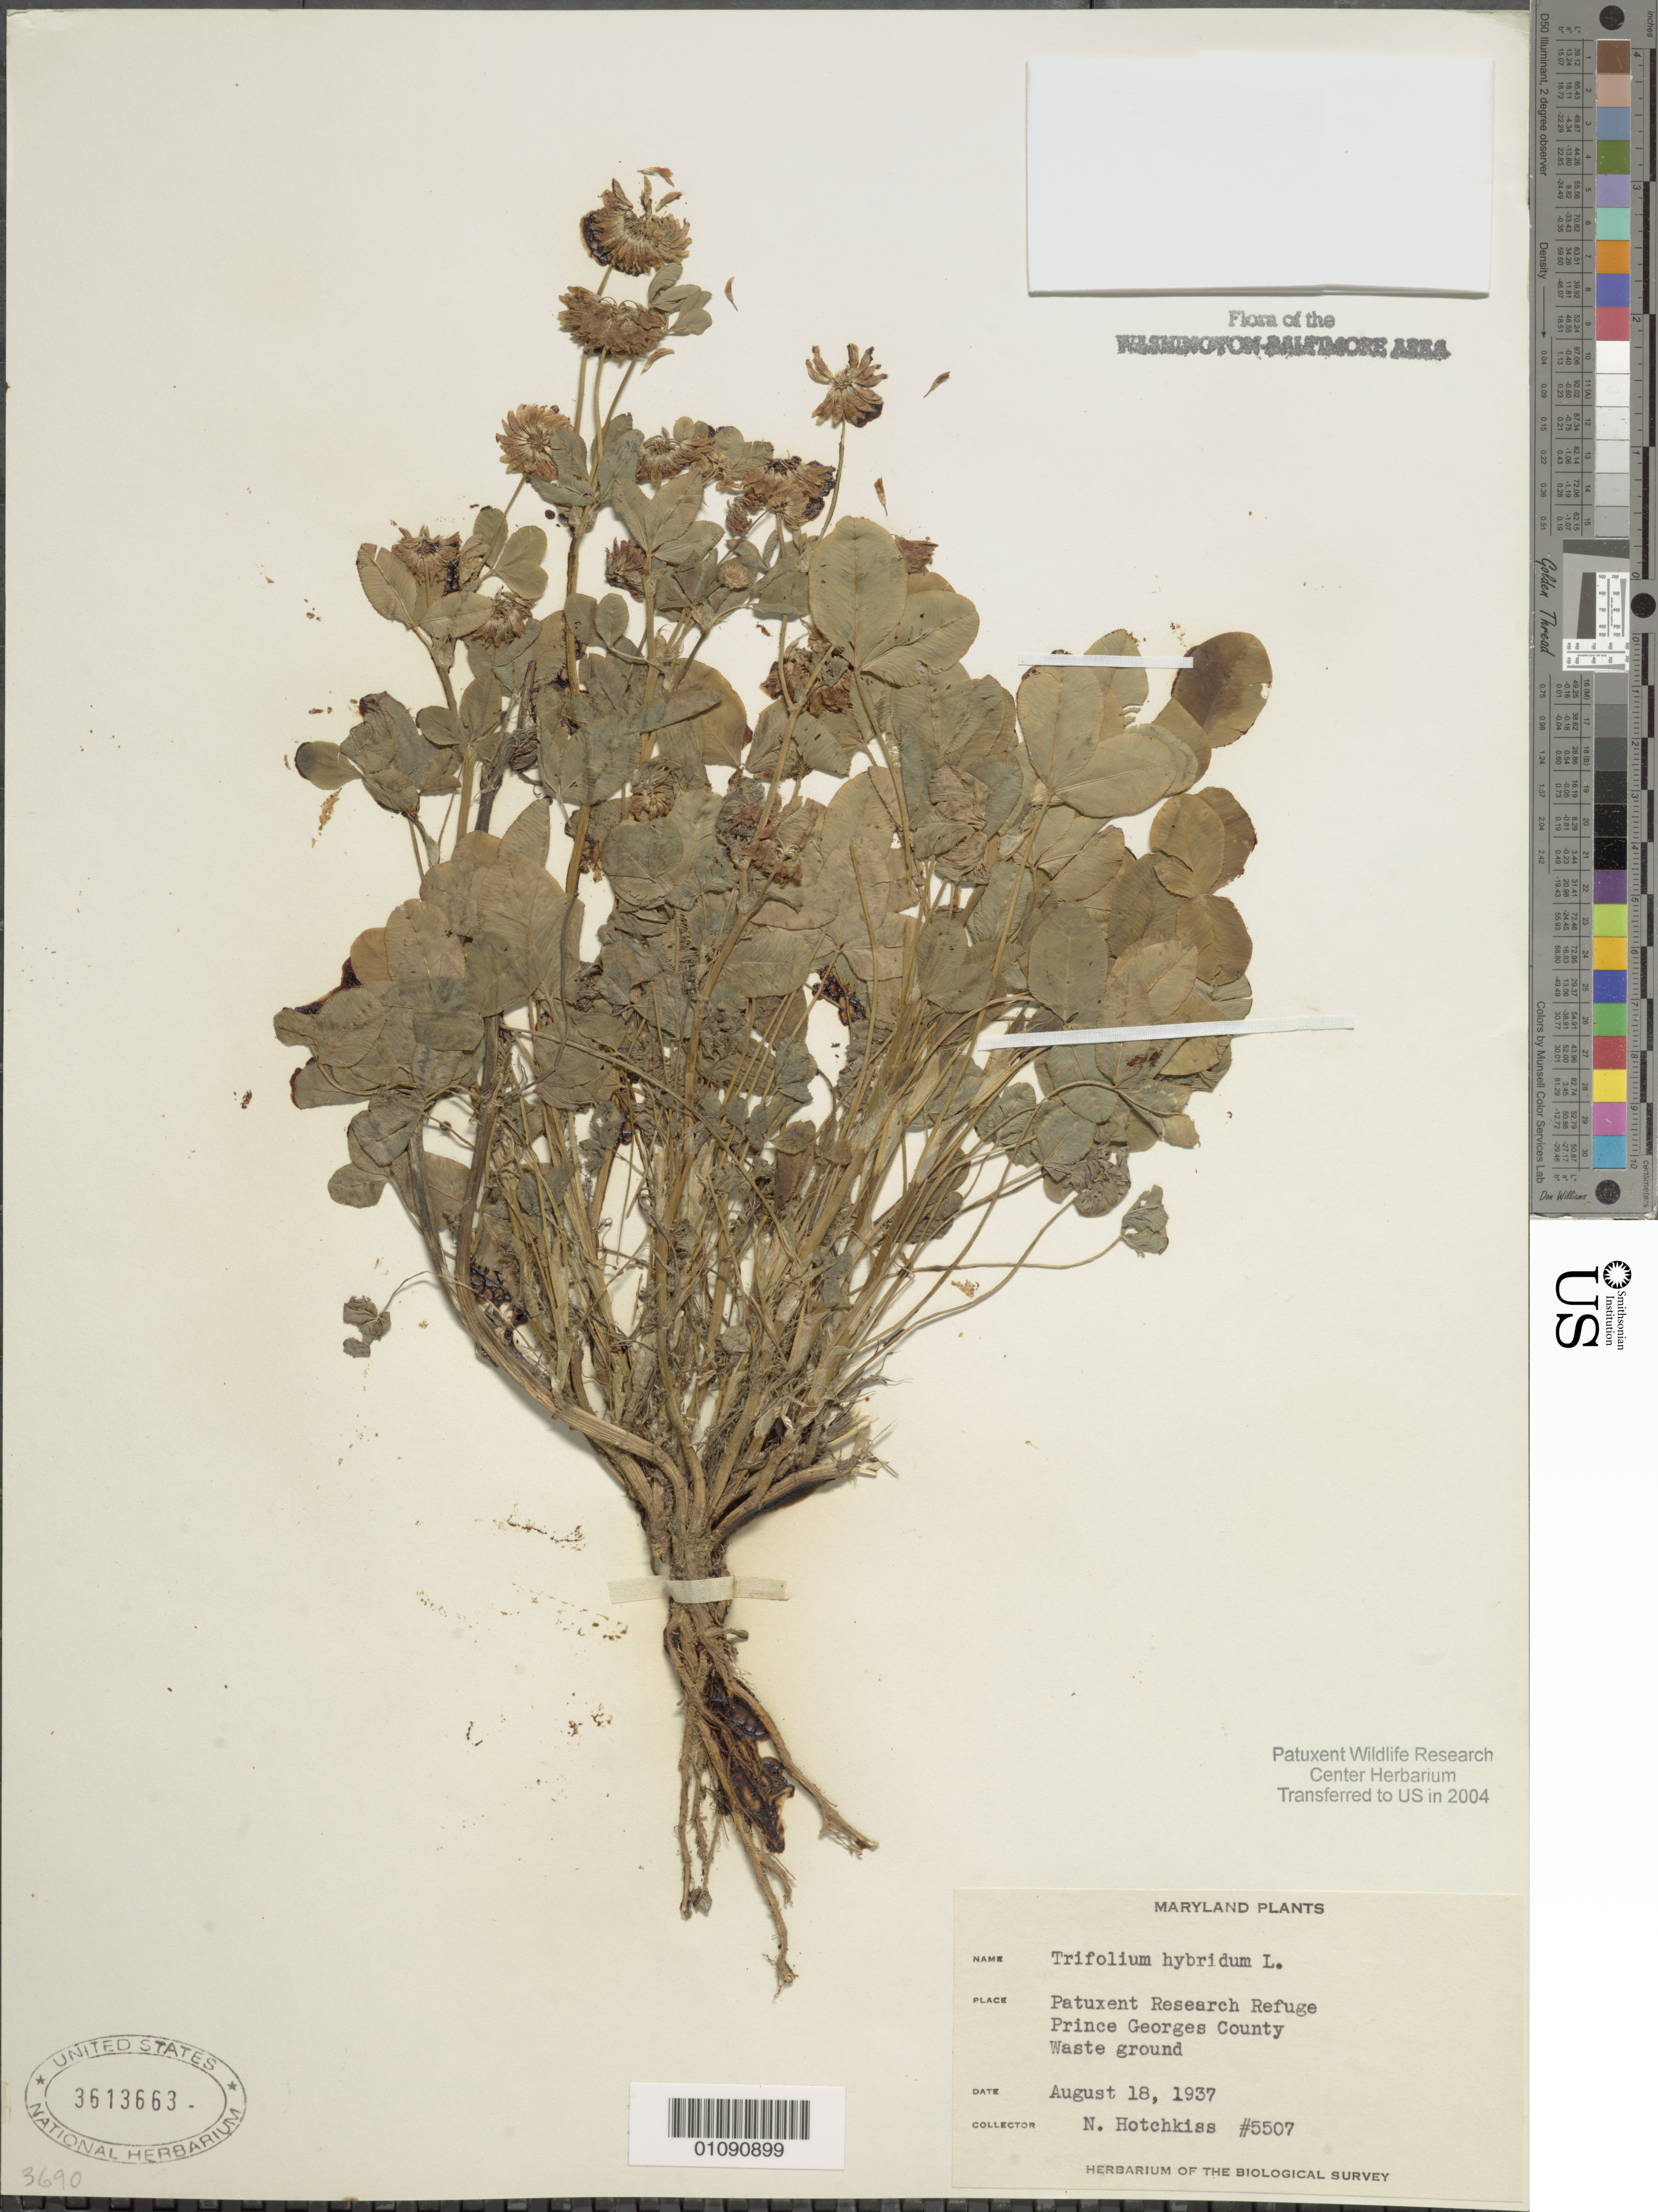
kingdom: Plantae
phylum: Tracheophyta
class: Magnoliopsida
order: Fabales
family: Fabaceae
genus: Trifolium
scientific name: Trifolium hybridum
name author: L.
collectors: N. Hotchkiss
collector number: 5507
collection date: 1937-08-18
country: United States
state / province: Maryland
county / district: Prince George's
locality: Patuxent Wildlife Refuge.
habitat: Waste ground.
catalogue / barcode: US 3613663